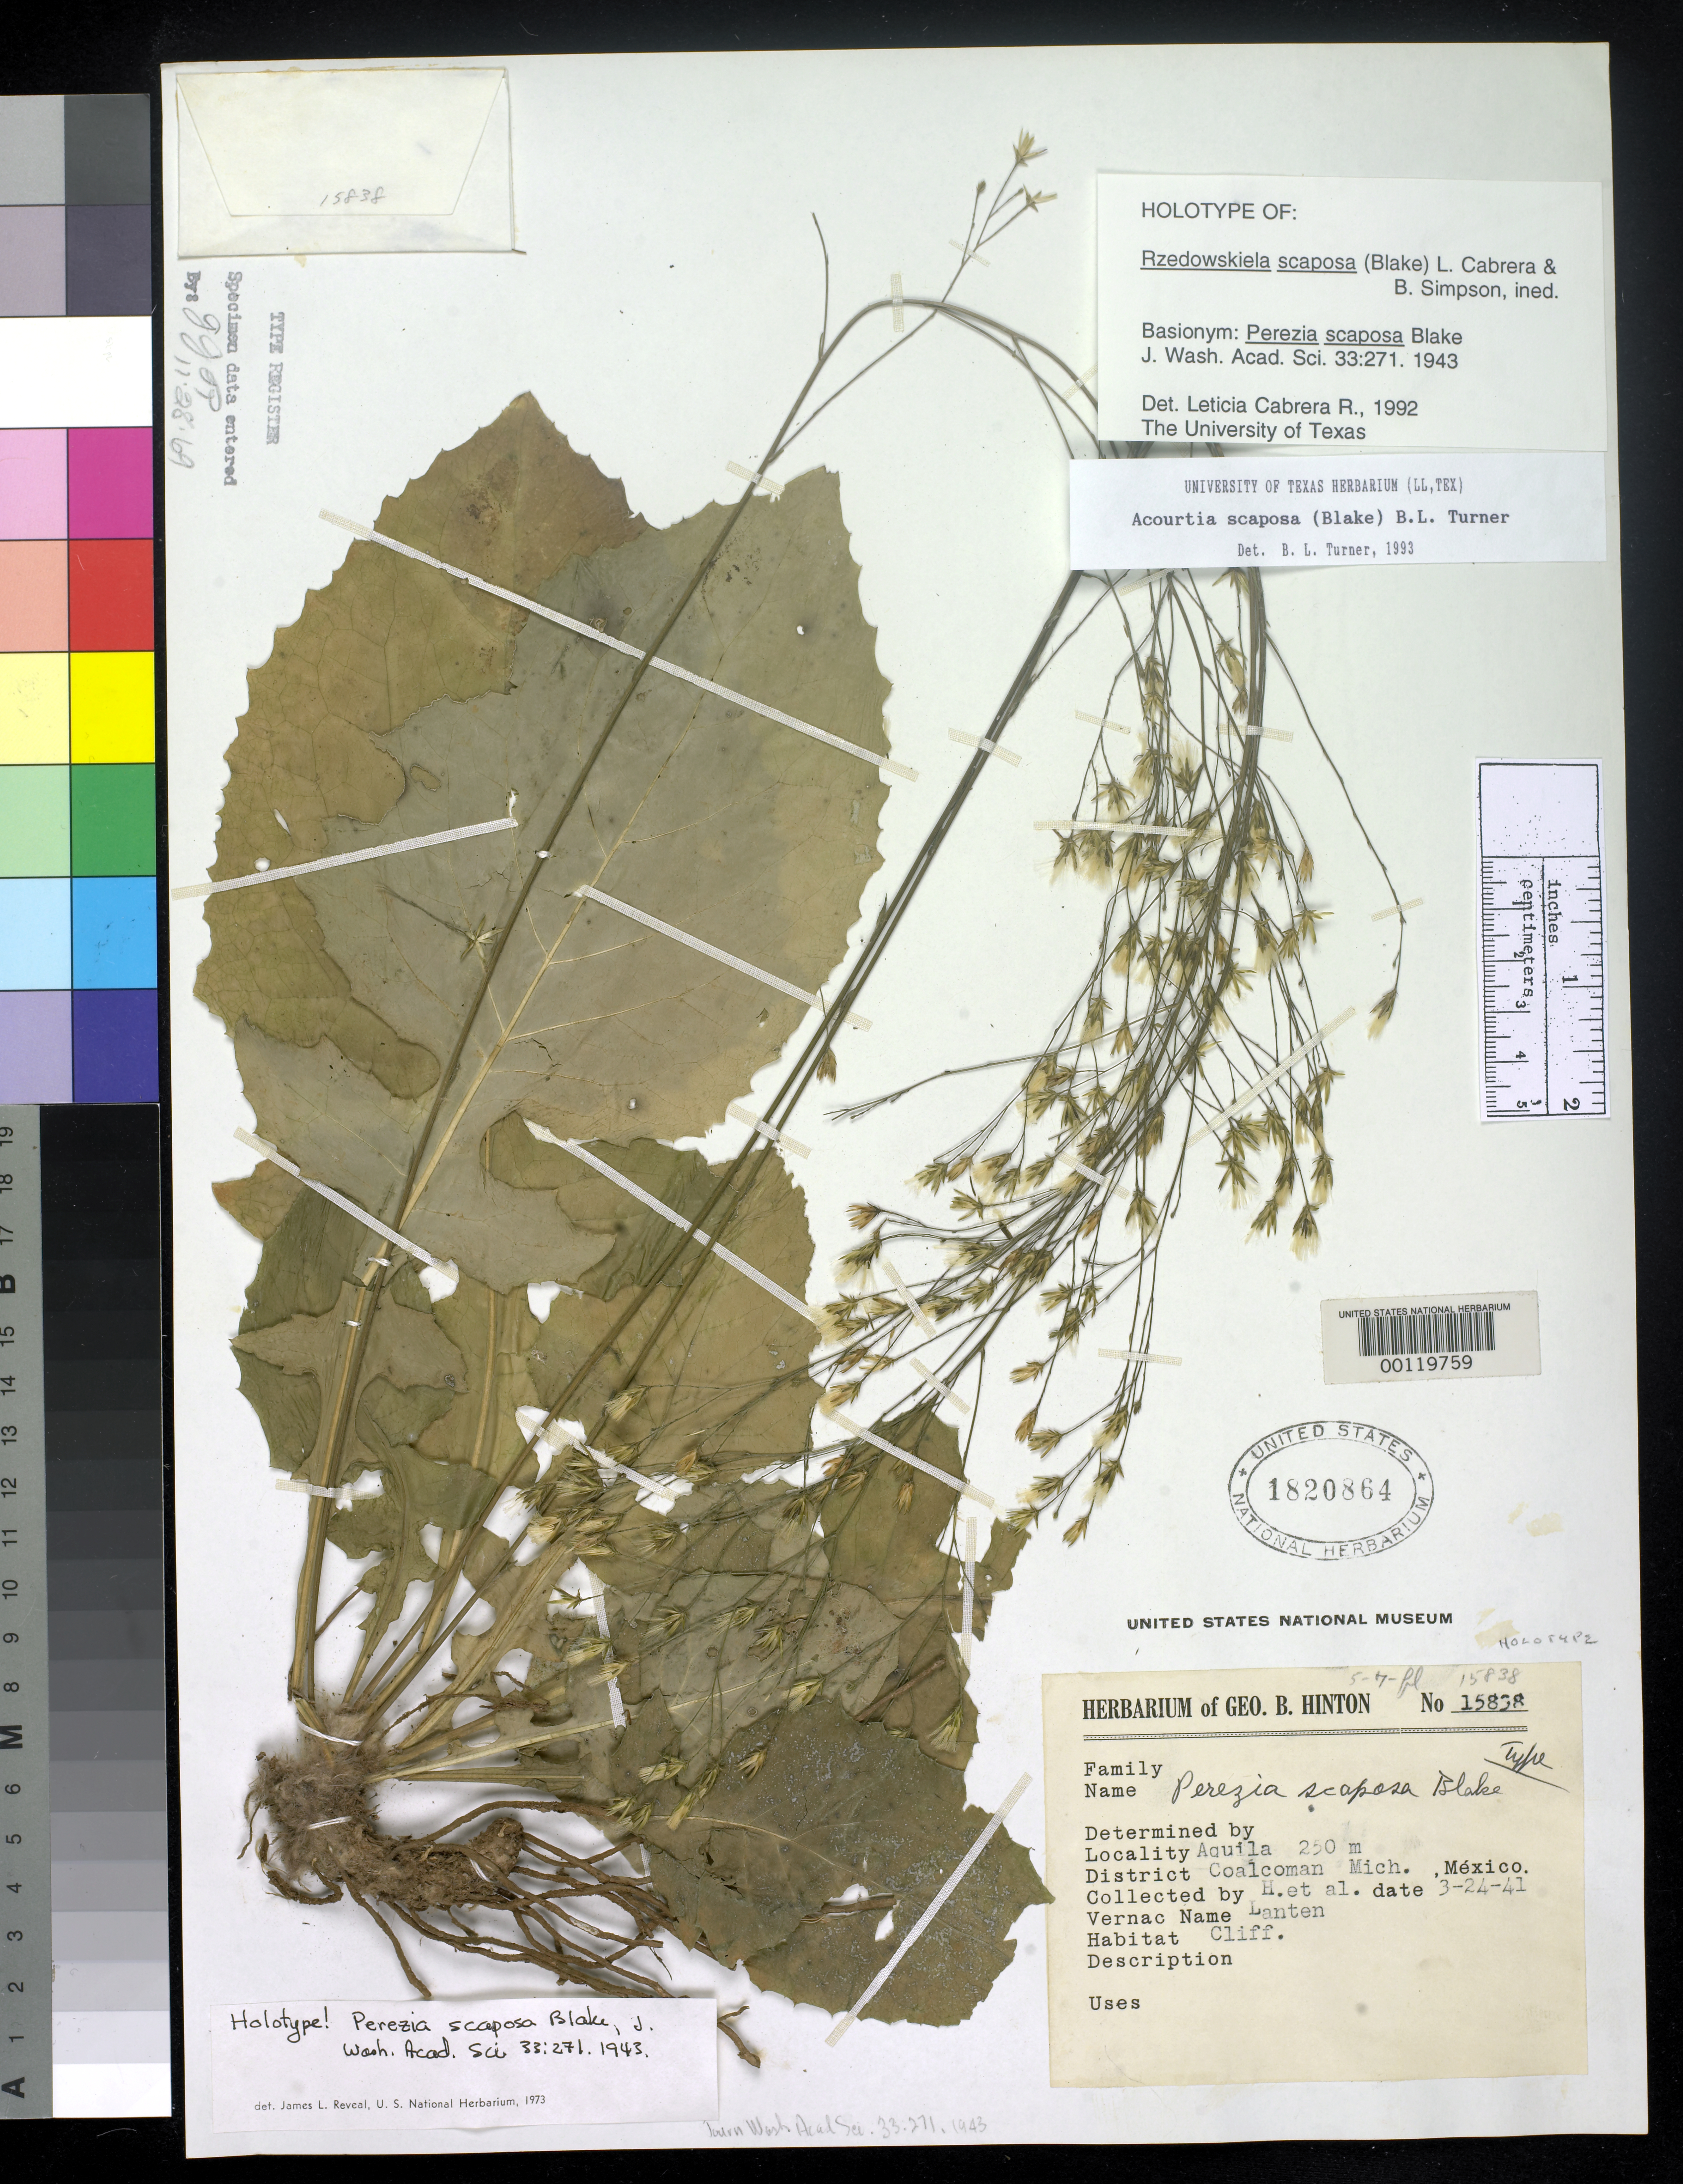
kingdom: Plantae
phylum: Tracheophyta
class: Magnoliopsida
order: Asterales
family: Asteraceae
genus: Perezia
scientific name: Perezia scaposa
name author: S.F. Blake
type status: Holotype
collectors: G. B. Hinton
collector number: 15838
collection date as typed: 24 Mar 1941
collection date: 1941-03-24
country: Mexico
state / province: Michoacán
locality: Coalcomán, Aquila.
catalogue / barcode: US 1820864